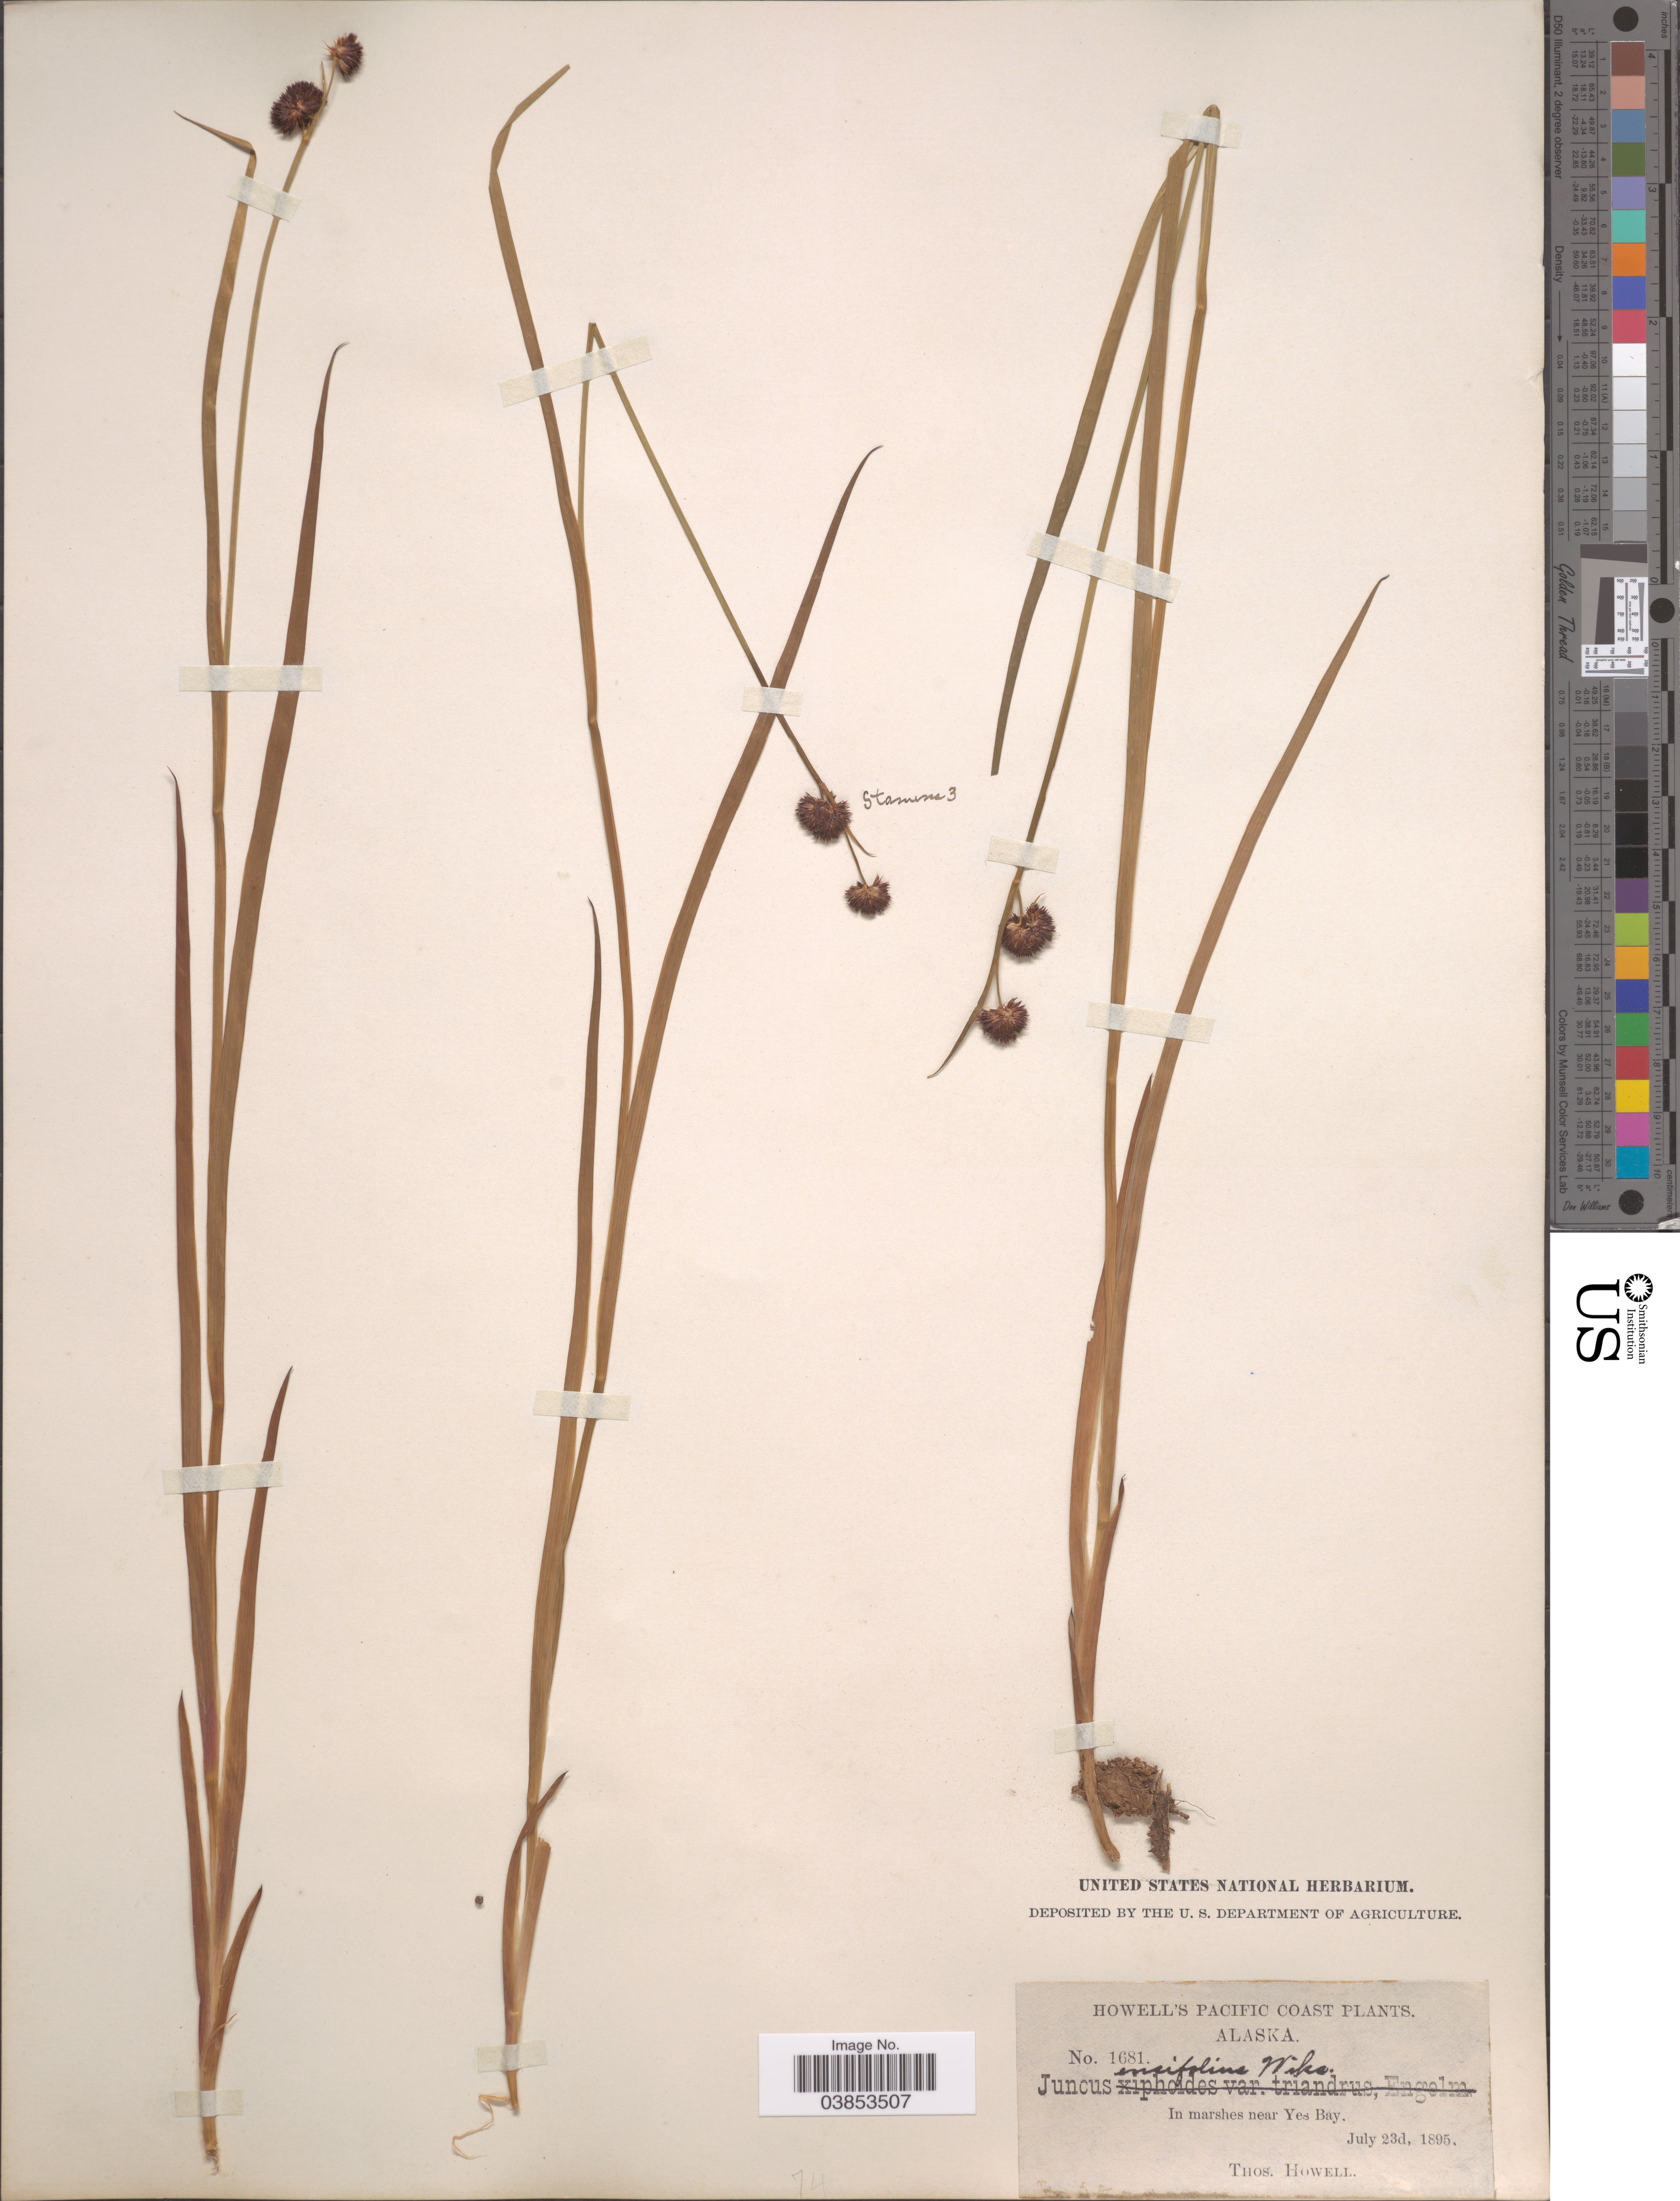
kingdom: Plantae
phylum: Tracheophyta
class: Liliopsida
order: Poales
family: Juncaceae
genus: Juncus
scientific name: Juncus ensifolius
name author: Wikstr.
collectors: T. Howell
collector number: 1681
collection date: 1895-07-23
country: United States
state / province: Alaska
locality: Pacific Coast. Near Yes Bay.